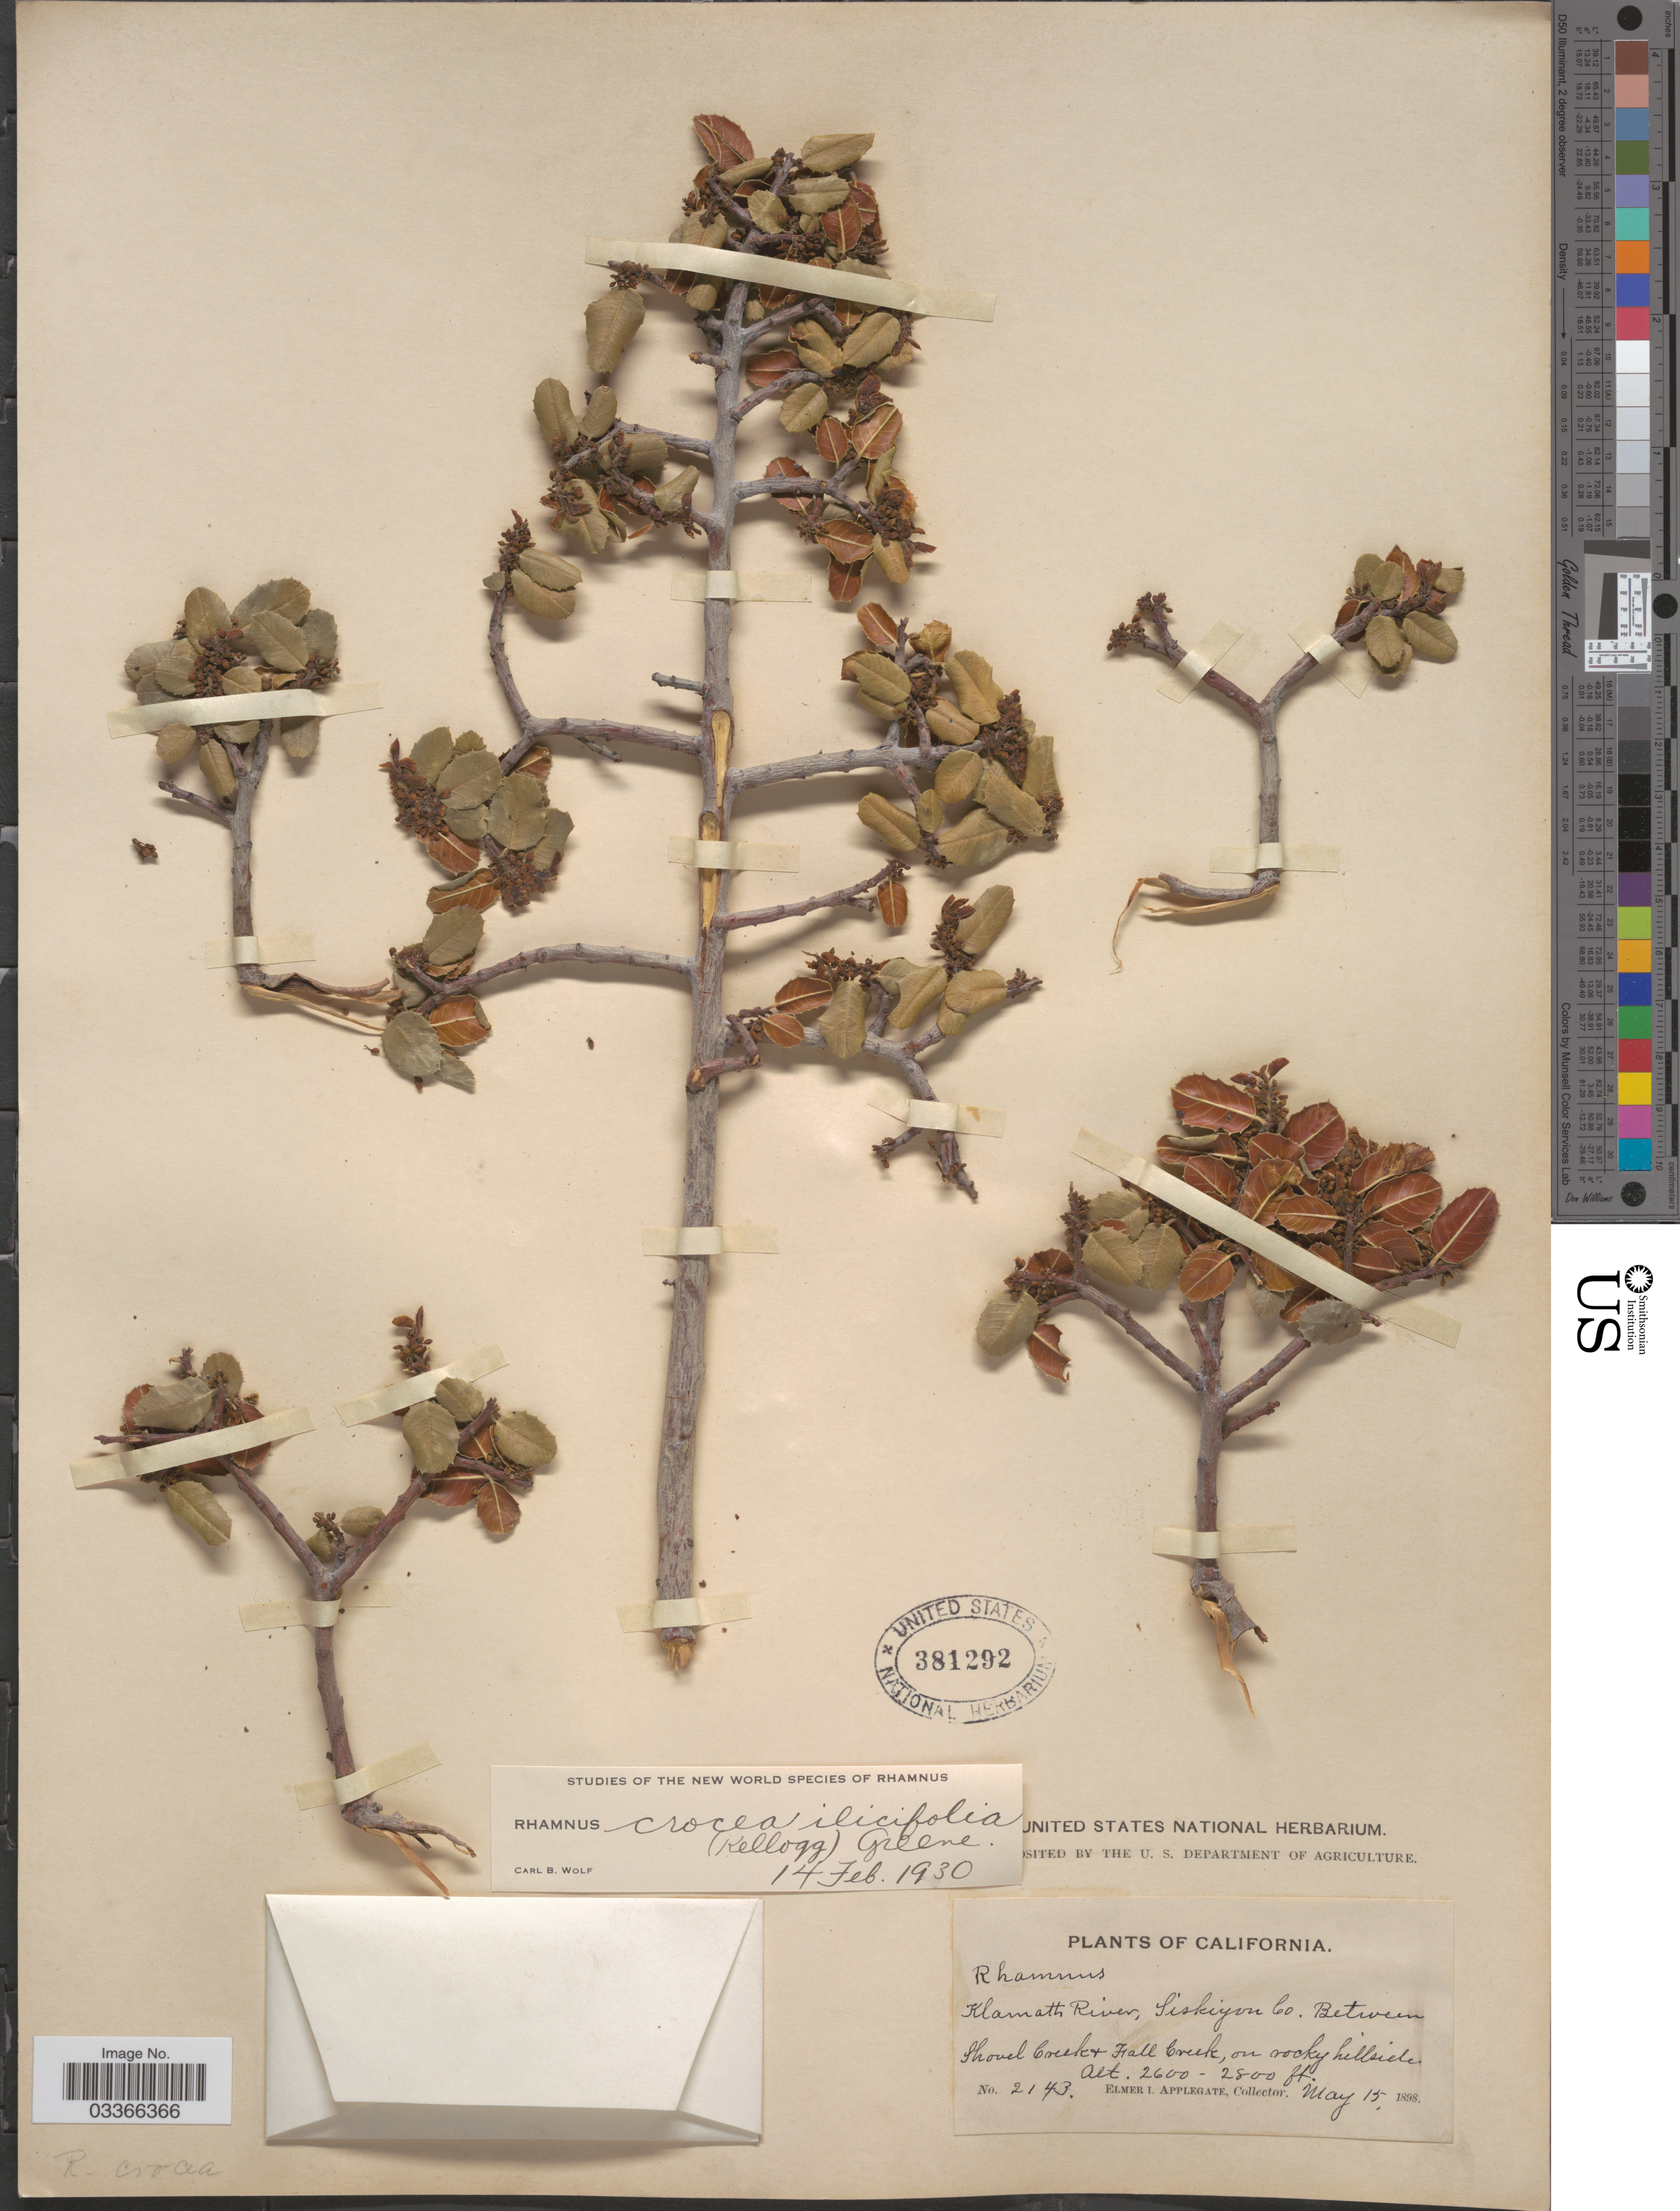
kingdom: Plantae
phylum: Tracheophyta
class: Magnoliopsida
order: Rosales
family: Rhamnaceae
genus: Rhamnus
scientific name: Rhamnus crocea var. ilicifolia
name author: (Kellogg) Greene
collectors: E. I. Applegate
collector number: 2143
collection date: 1898-05-15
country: United States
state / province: California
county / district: Siskiyou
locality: Klamath river, Siskiyou Co. Between Shovel Creek & Fall Creek, on rocky hillside.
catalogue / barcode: US 381292